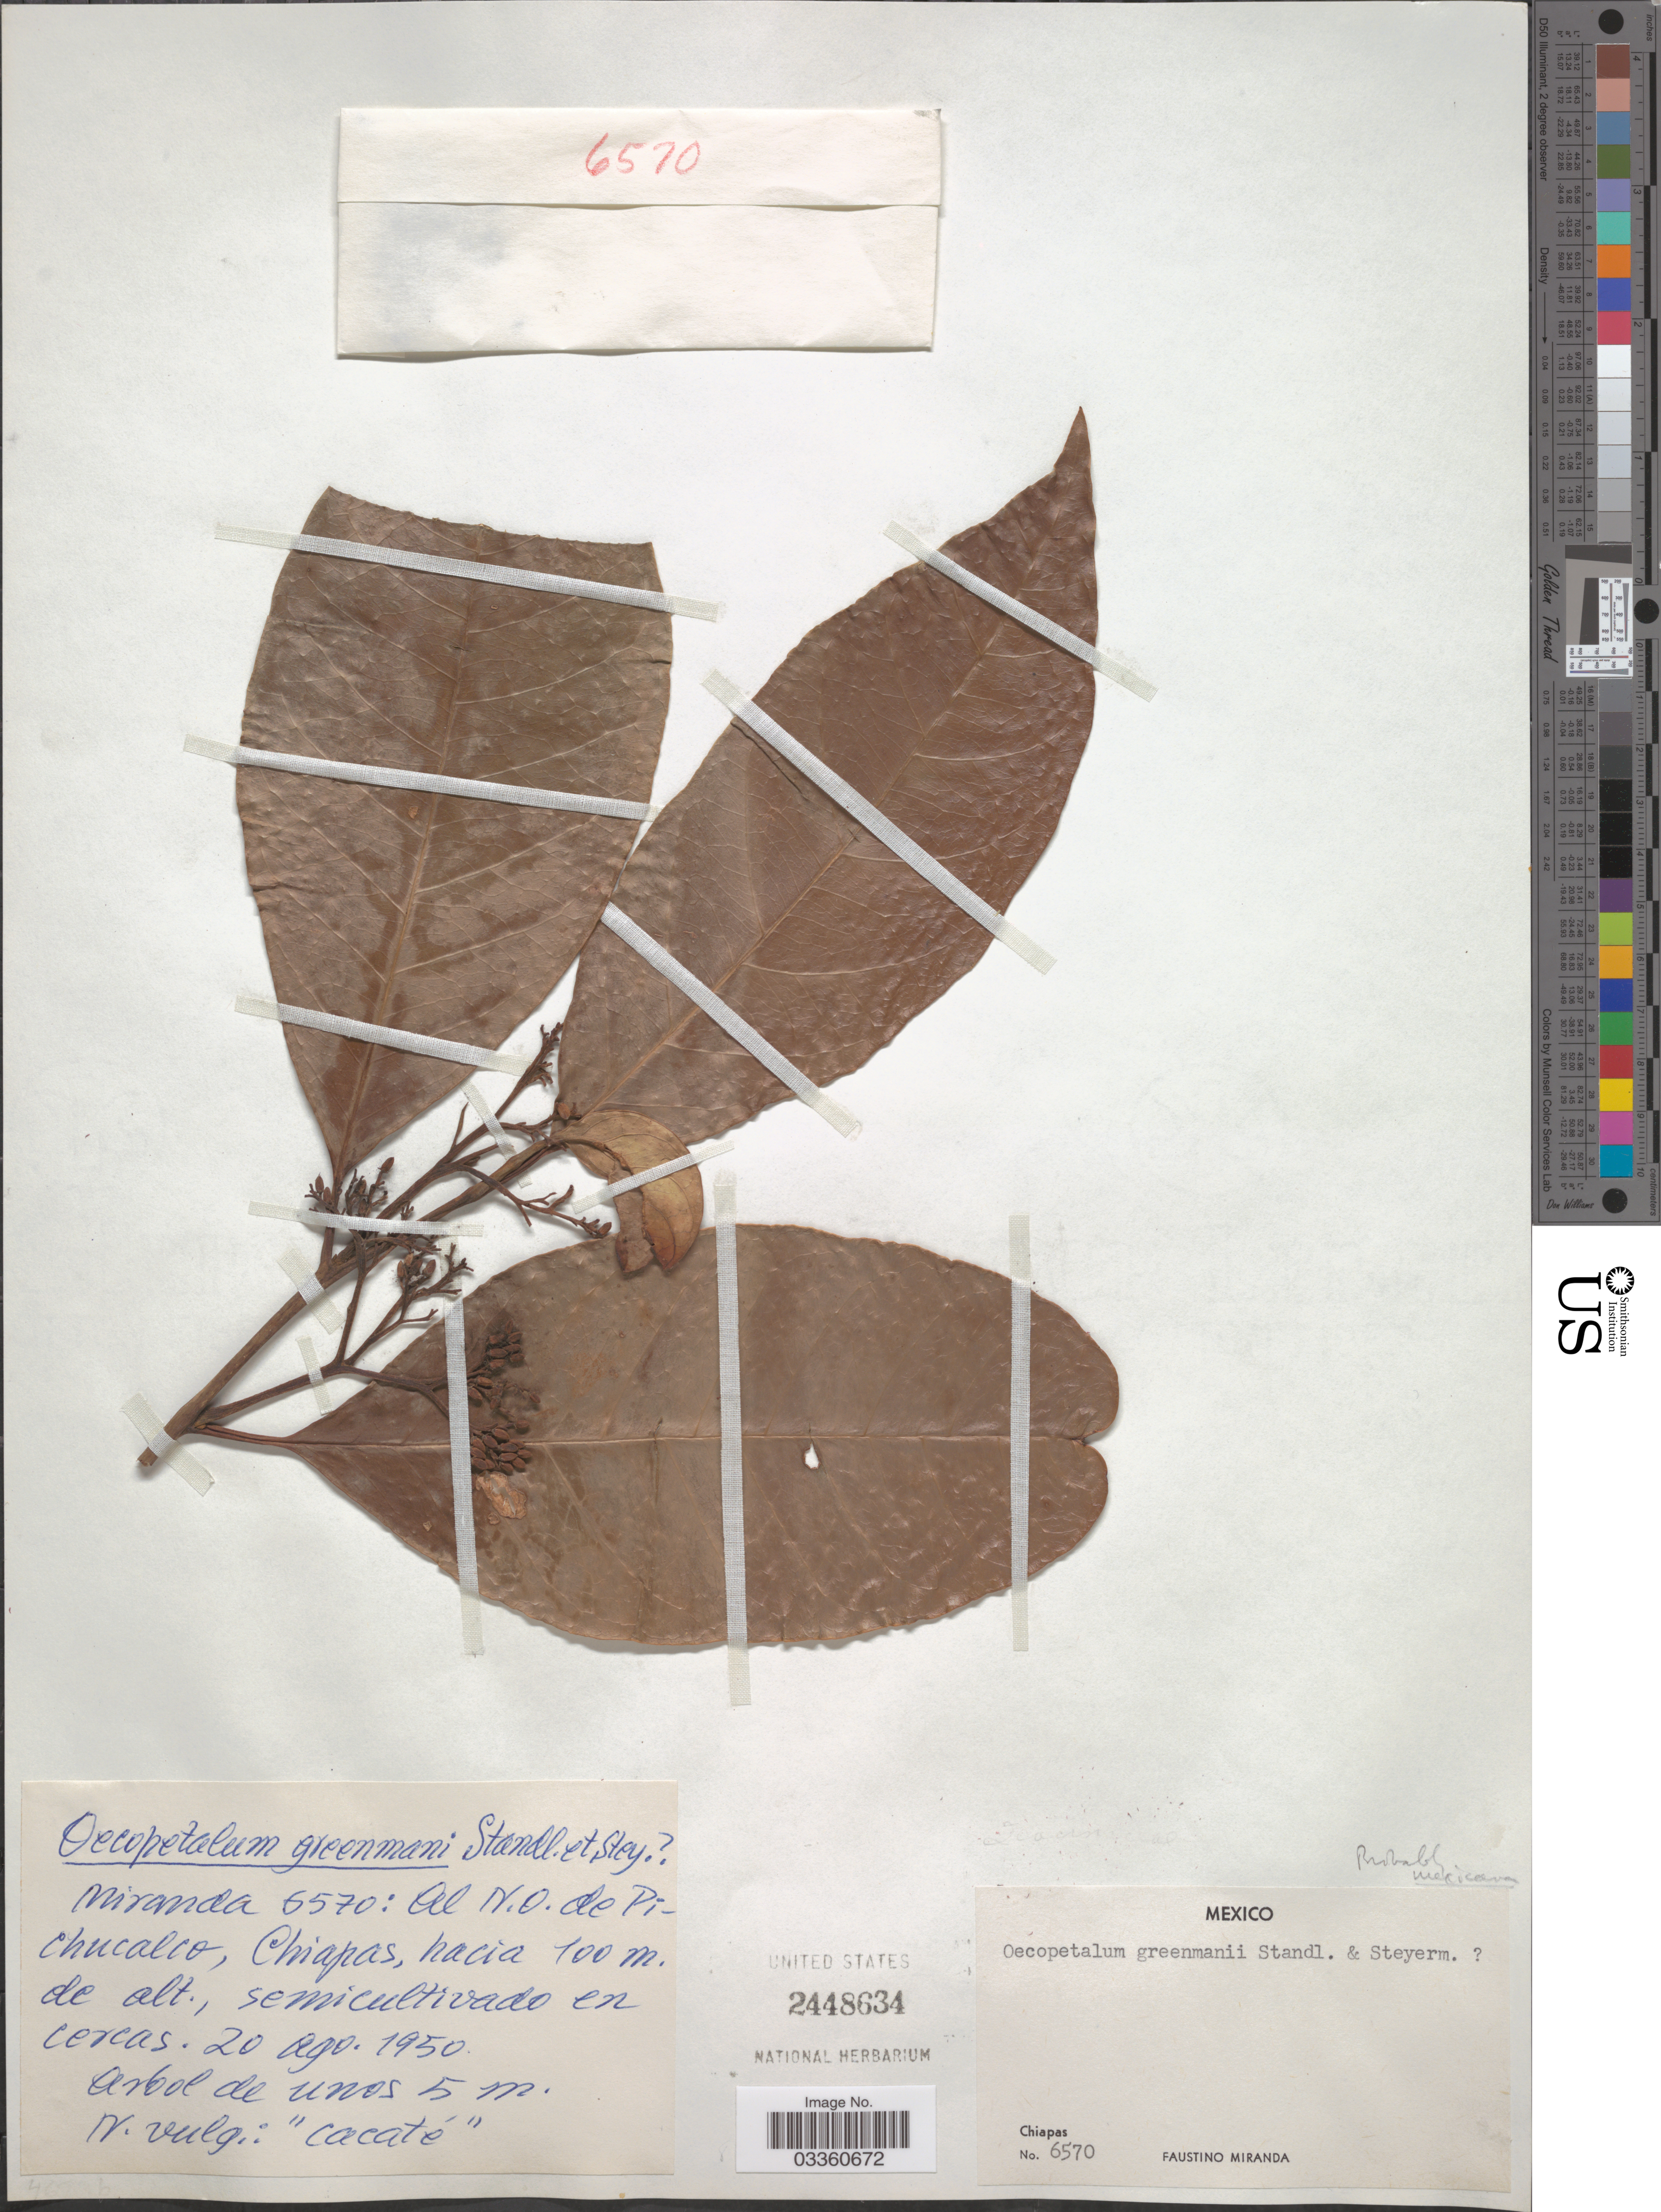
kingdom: Plantae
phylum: Tracheophyta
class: Magnoliopsida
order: Metteniusales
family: Metteniusaceae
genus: Oecopetalum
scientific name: Oecopetalum greenmanii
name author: Standl. & Steyerm.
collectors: F. Miranda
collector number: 6570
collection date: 1950-08-20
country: Mexico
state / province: Chiapas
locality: Al N.O de Pichucalco.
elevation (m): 100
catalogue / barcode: US 2448634